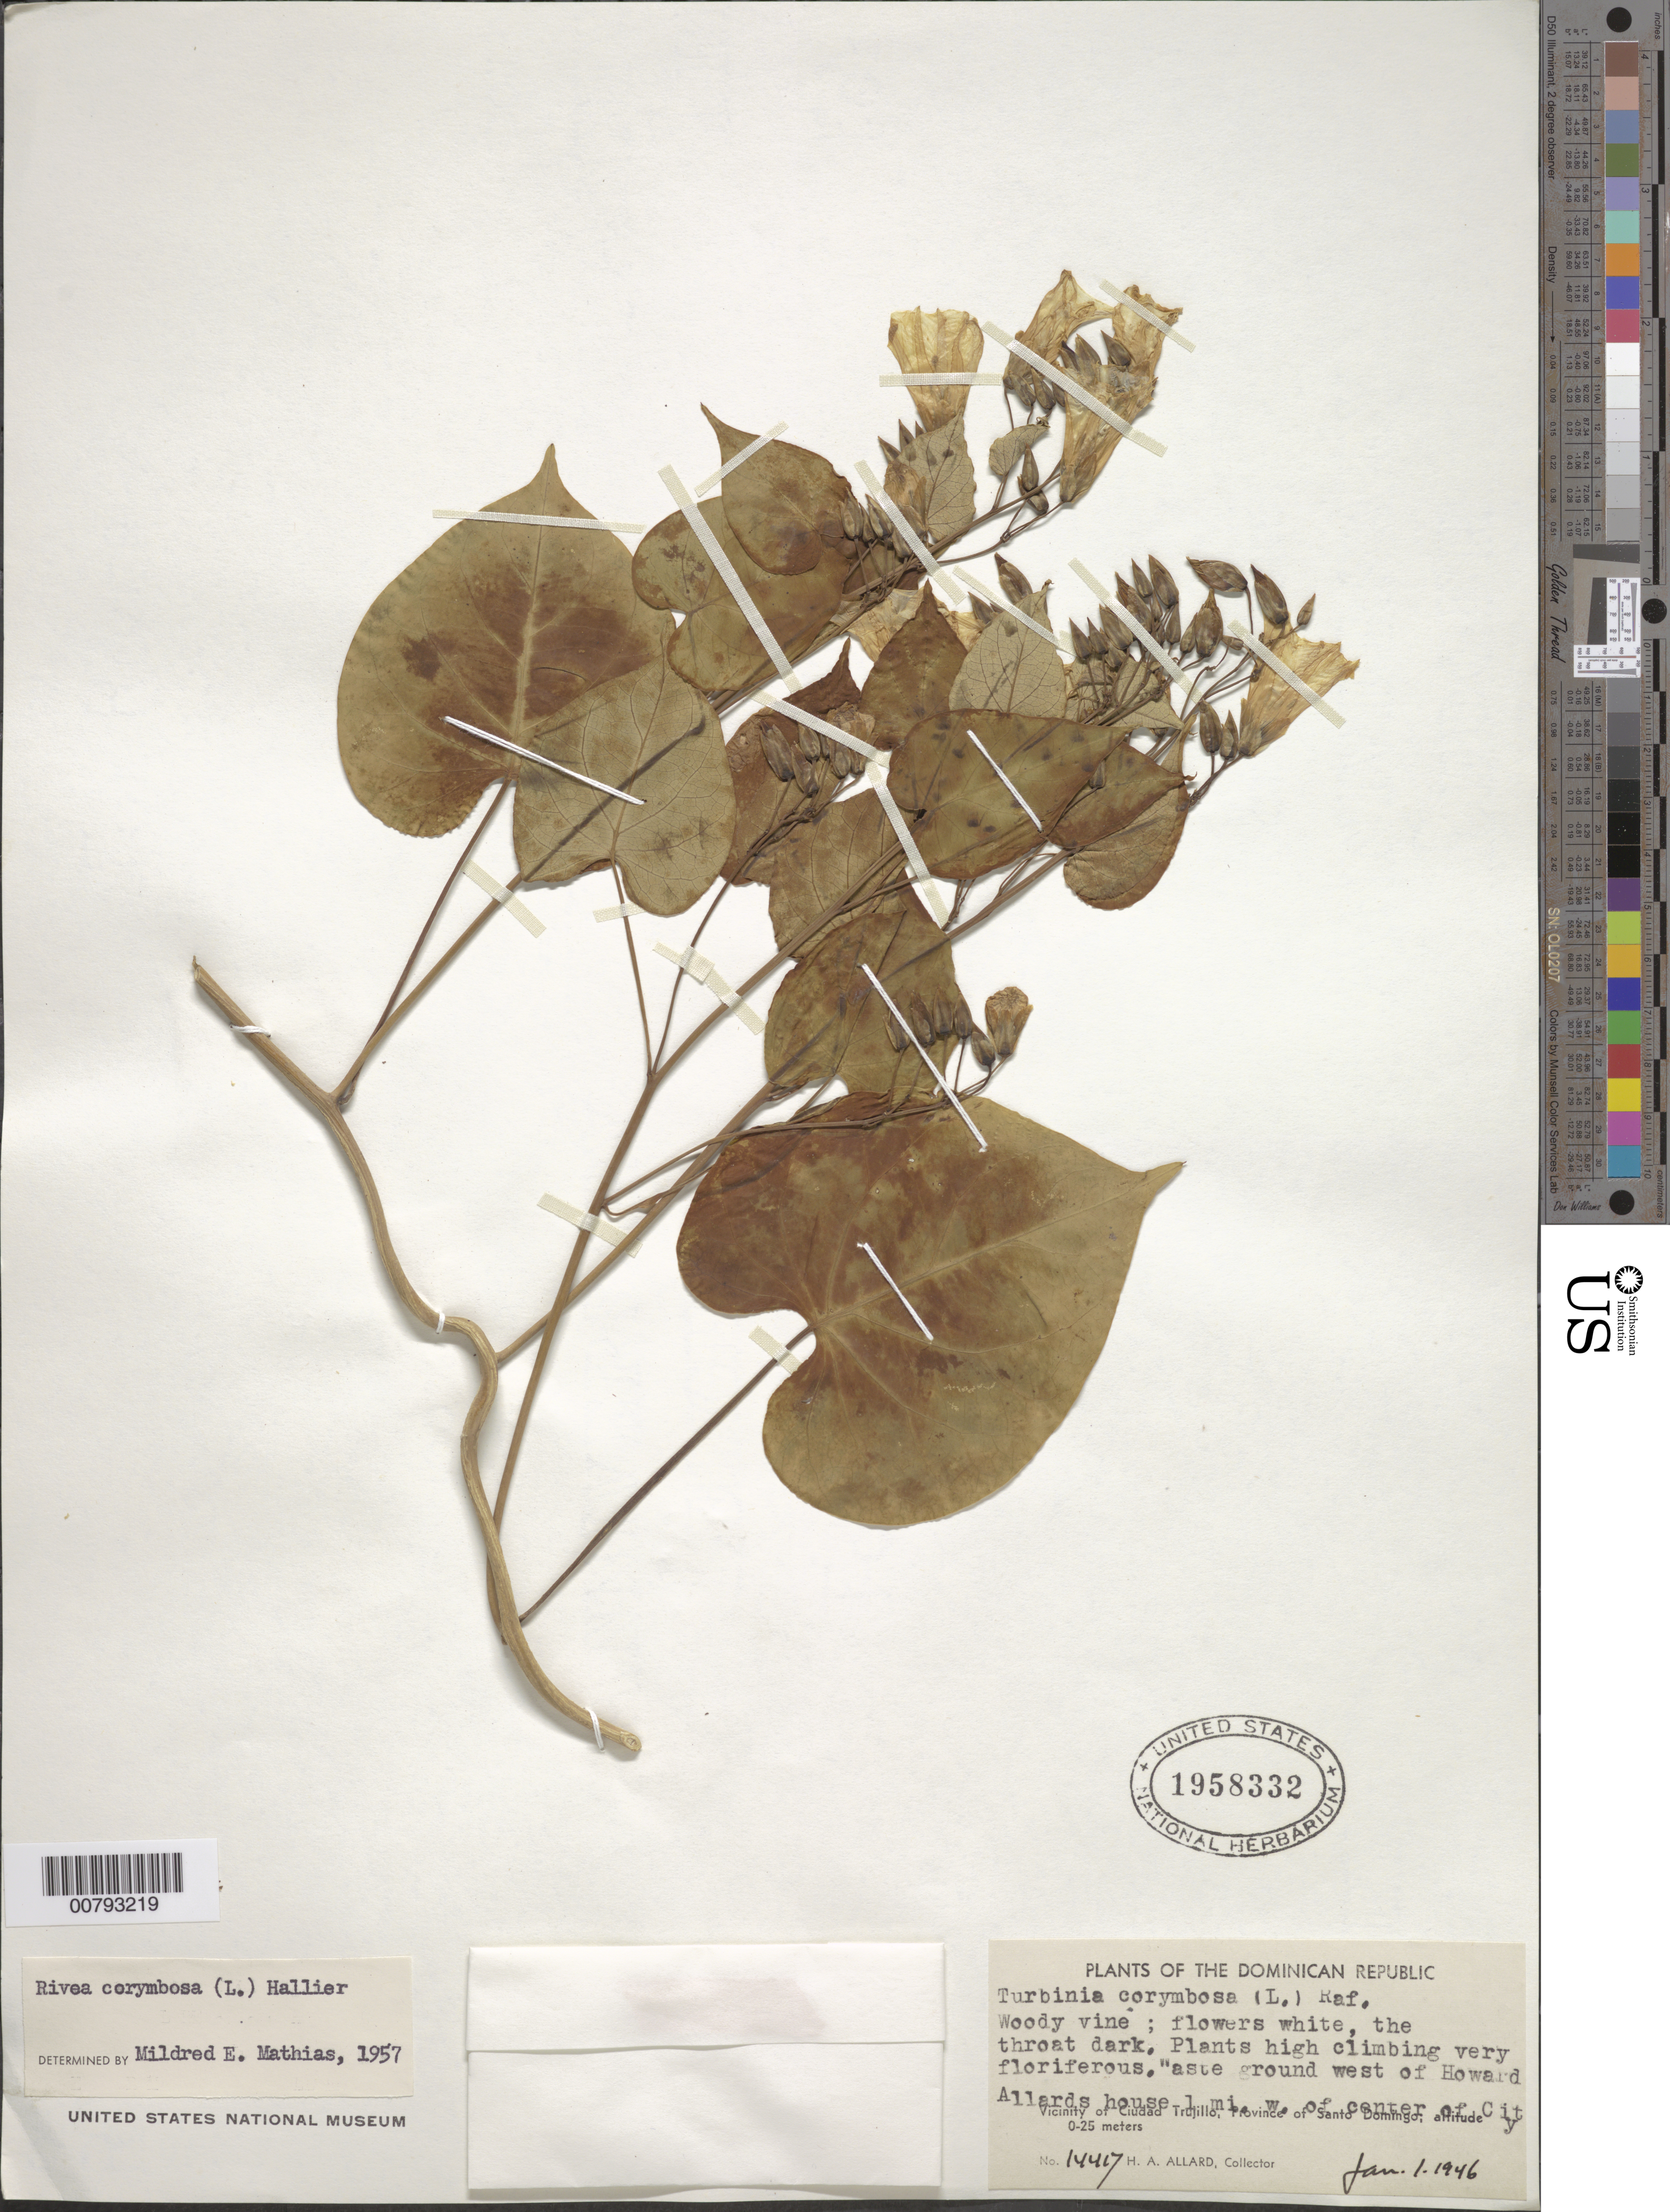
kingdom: Plantae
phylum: Tracheophyta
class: Magnoliopsida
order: Solanales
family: Convolvulaceae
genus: Turbina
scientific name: Turbina corymbosa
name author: (L.) Raf.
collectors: H. A. Allard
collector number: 14417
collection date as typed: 01 Jan 1946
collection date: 1946-01-01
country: Dominican Republic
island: Hispaniola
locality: Province of Santo Domingo, vicinity of Ciudad Trujillo, waste ground west of Howard Allard's house 1 mile w. of center of city.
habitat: Waste ground.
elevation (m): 0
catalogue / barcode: US 1958332